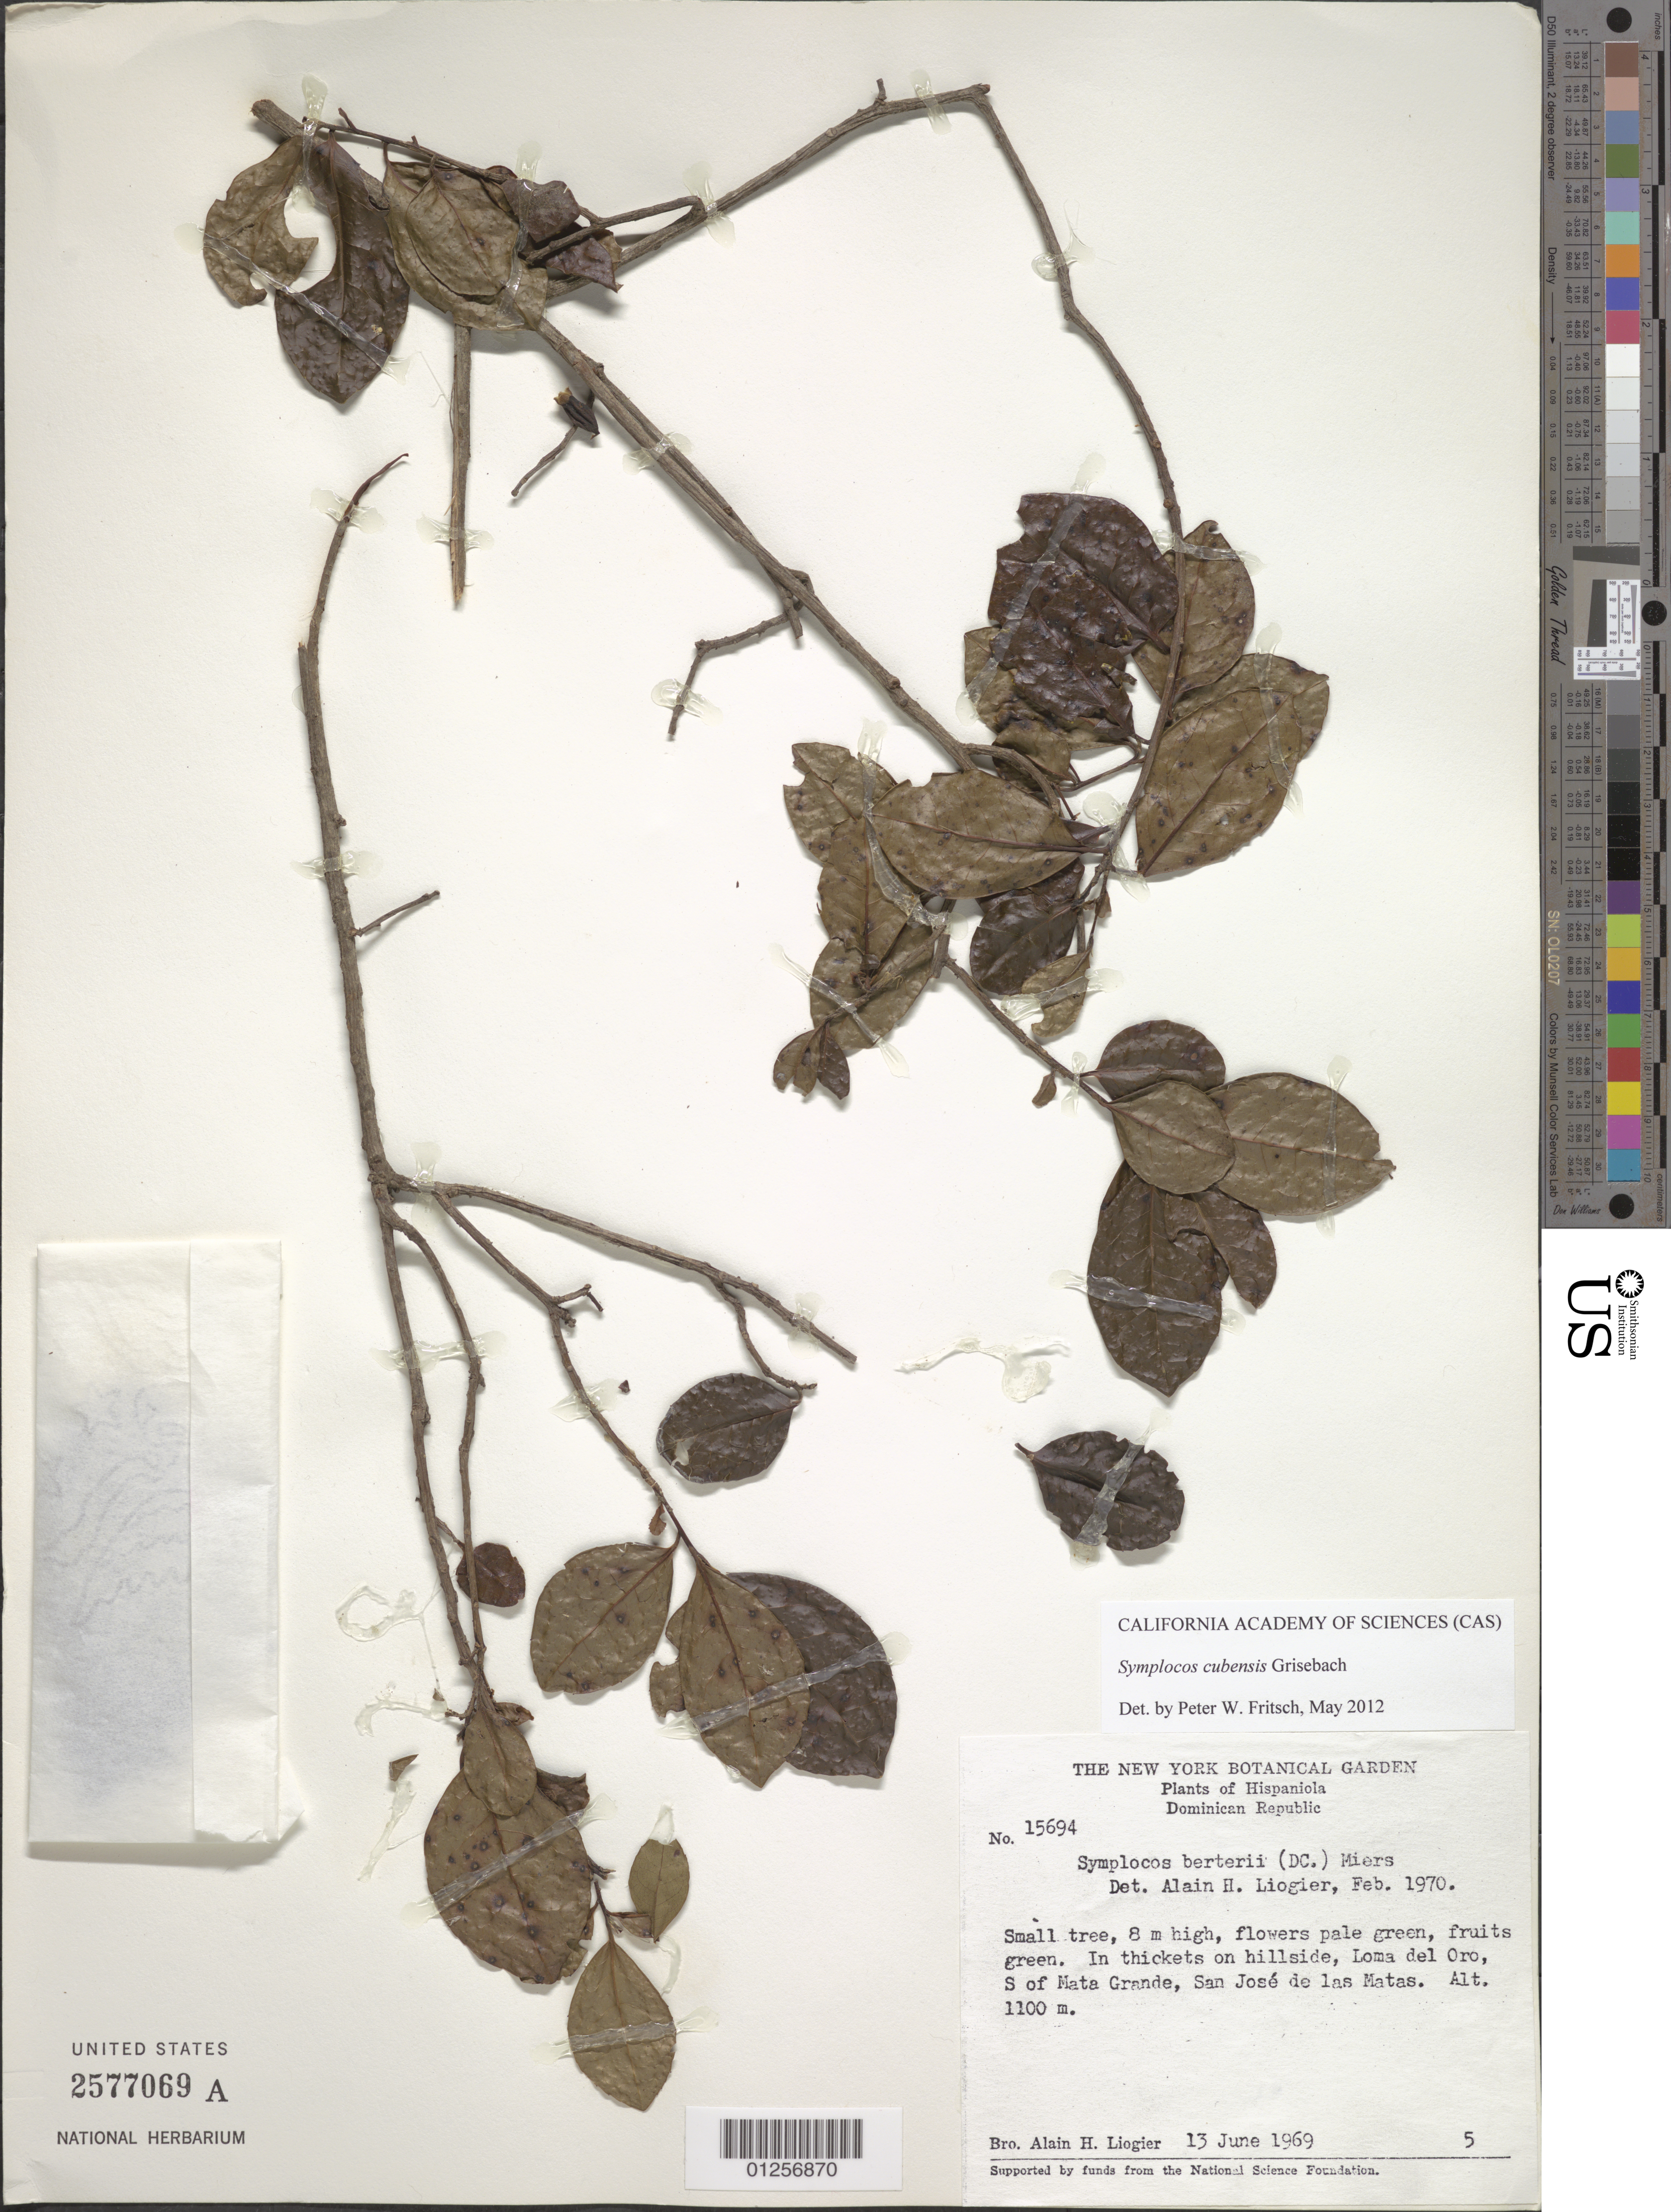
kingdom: Plantae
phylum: Tracheophyta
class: Magnoliopsida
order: Ericales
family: Symplocaceae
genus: Symplocos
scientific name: Symplocos cubensis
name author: Griseb.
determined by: Fritsch, Peter W.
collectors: A. H. Liogier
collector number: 15694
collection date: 1969-06-13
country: Dominican Republic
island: Hispaniola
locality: Loma del Oro, S of Mata Grande, San José de las Matas.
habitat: In thickets on hillside.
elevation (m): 1100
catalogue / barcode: US 2577069A